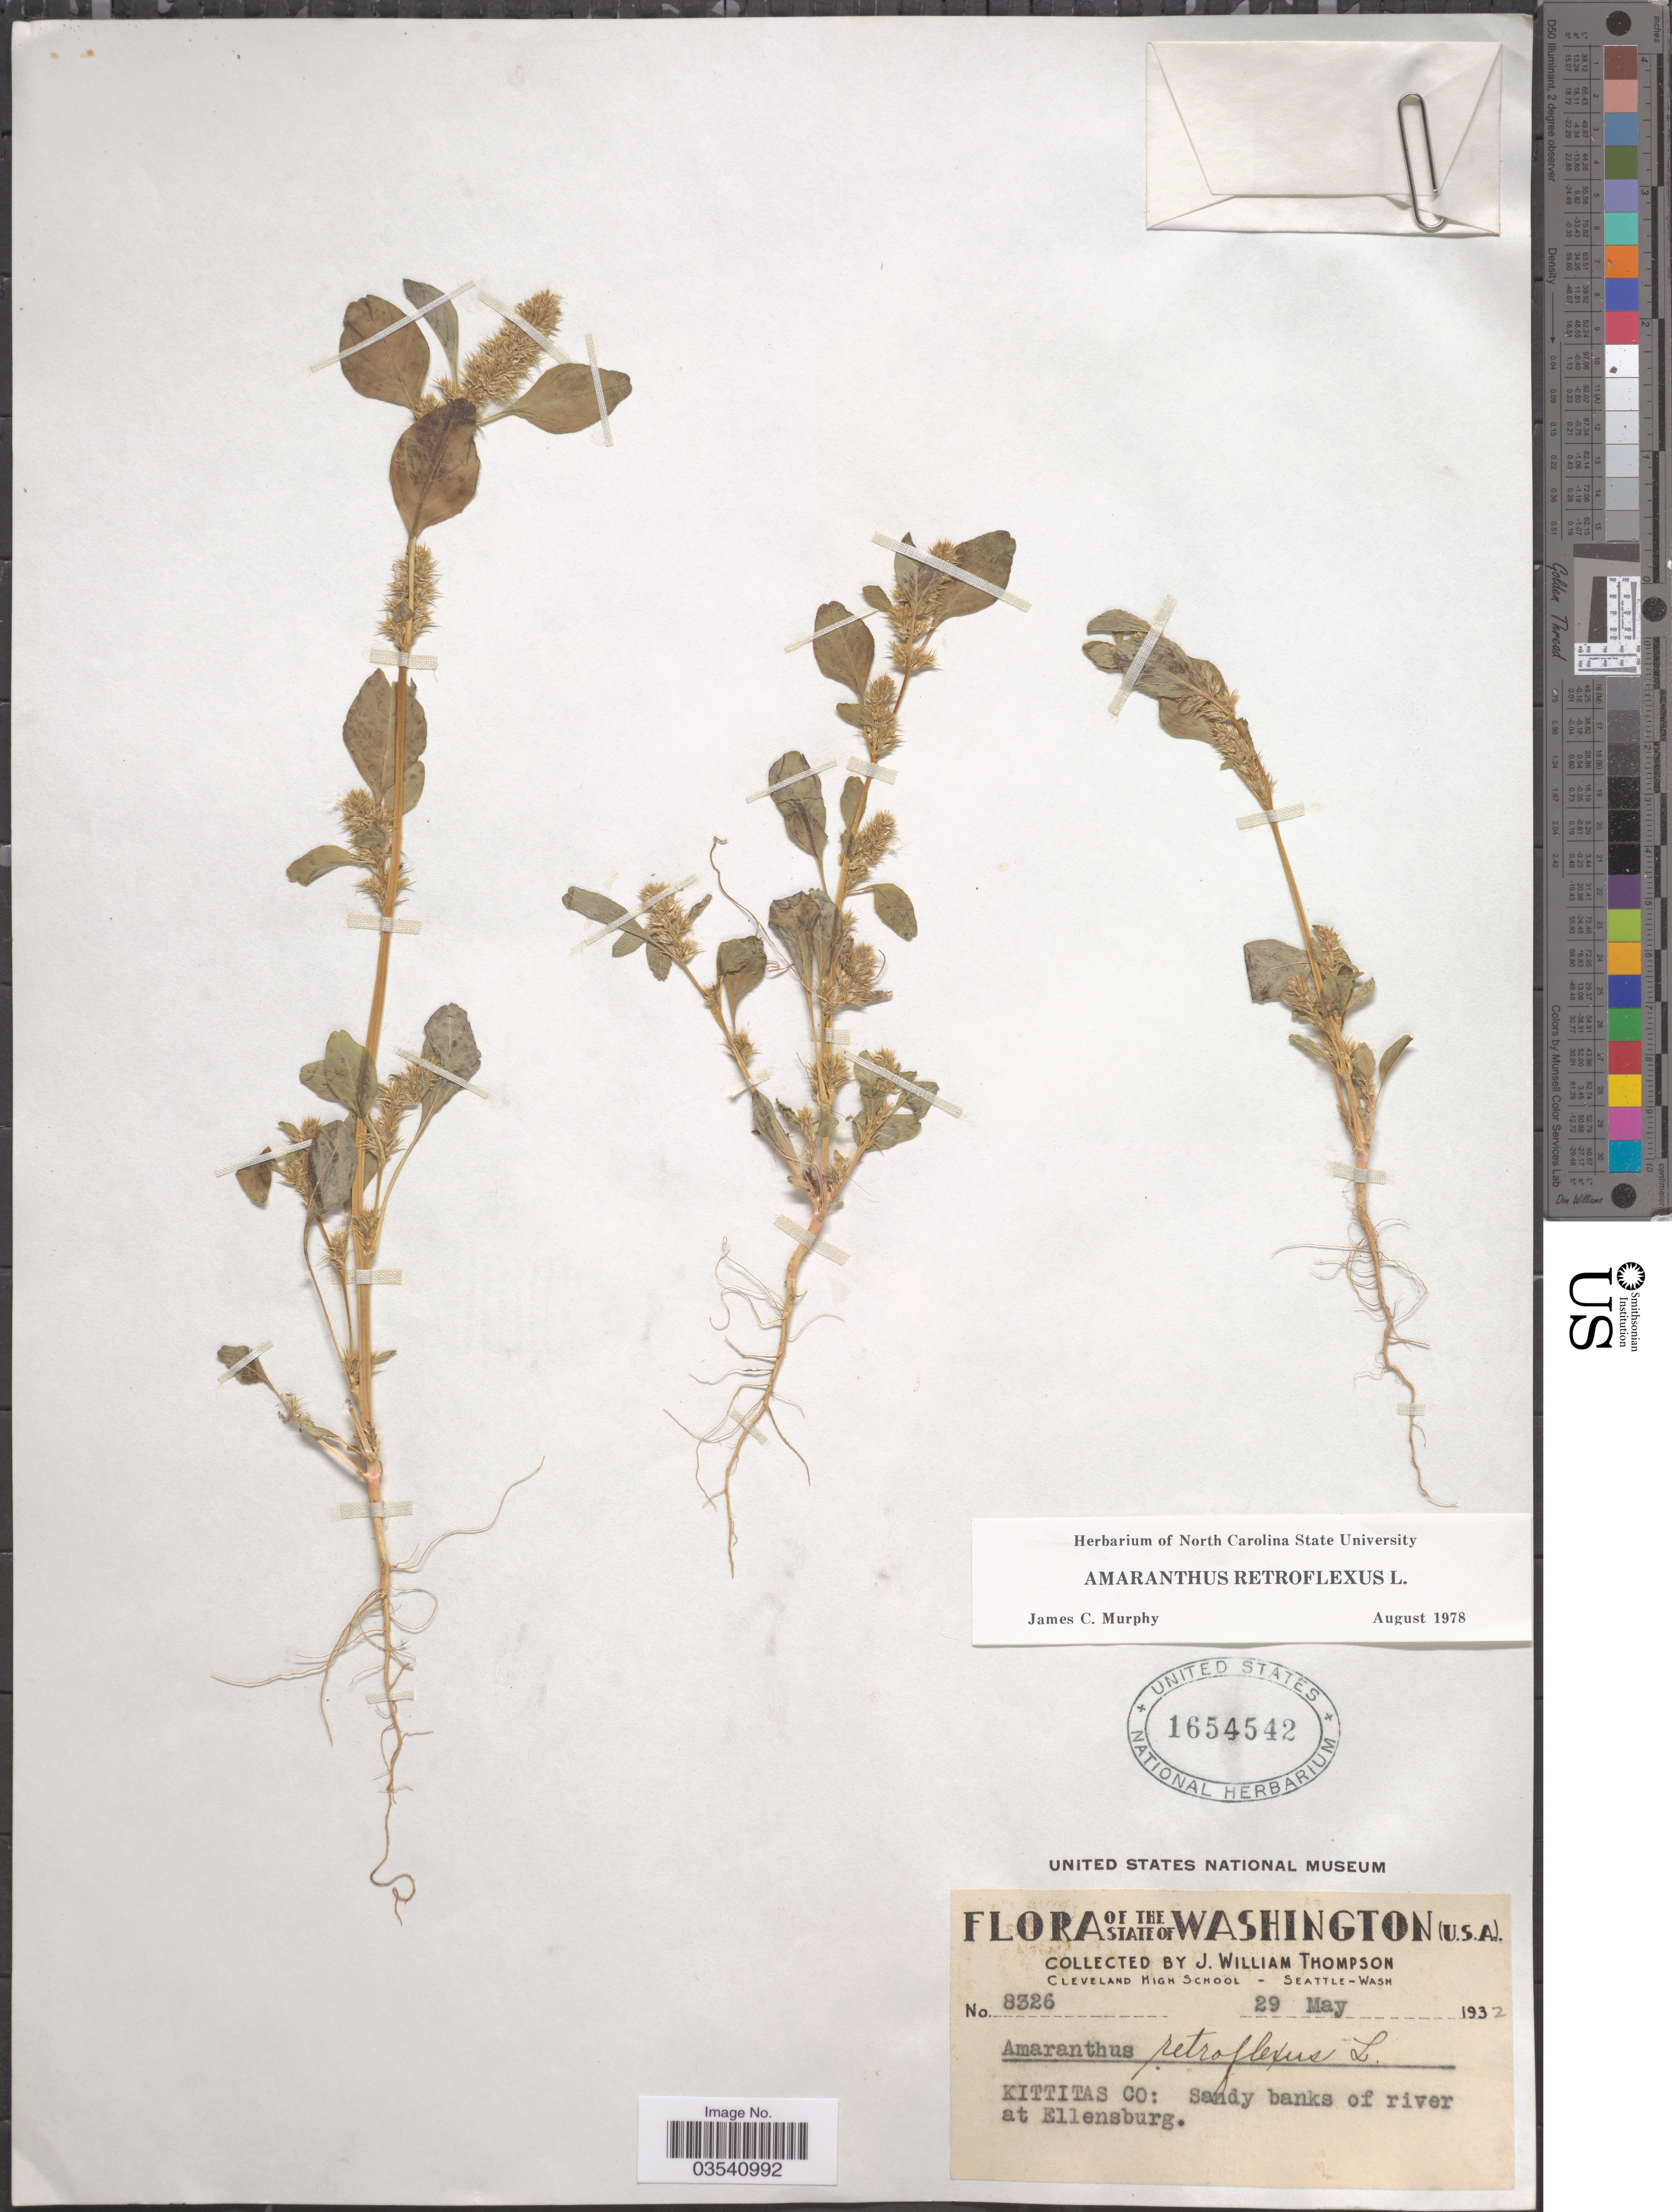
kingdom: Plantae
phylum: Tracheophyta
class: Magnoliopsida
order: Caryophyllales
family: Amaranthaceae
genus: Amaranthus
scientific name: Amaranthus retroflexus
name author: L.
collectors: J. W. Thompson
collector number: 8326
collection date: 1932-05-29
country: United States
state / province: Washington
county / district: Kittitas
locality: Kittitas Co: Sandy banks of river at Ellensburg.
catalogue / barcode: US 1654542